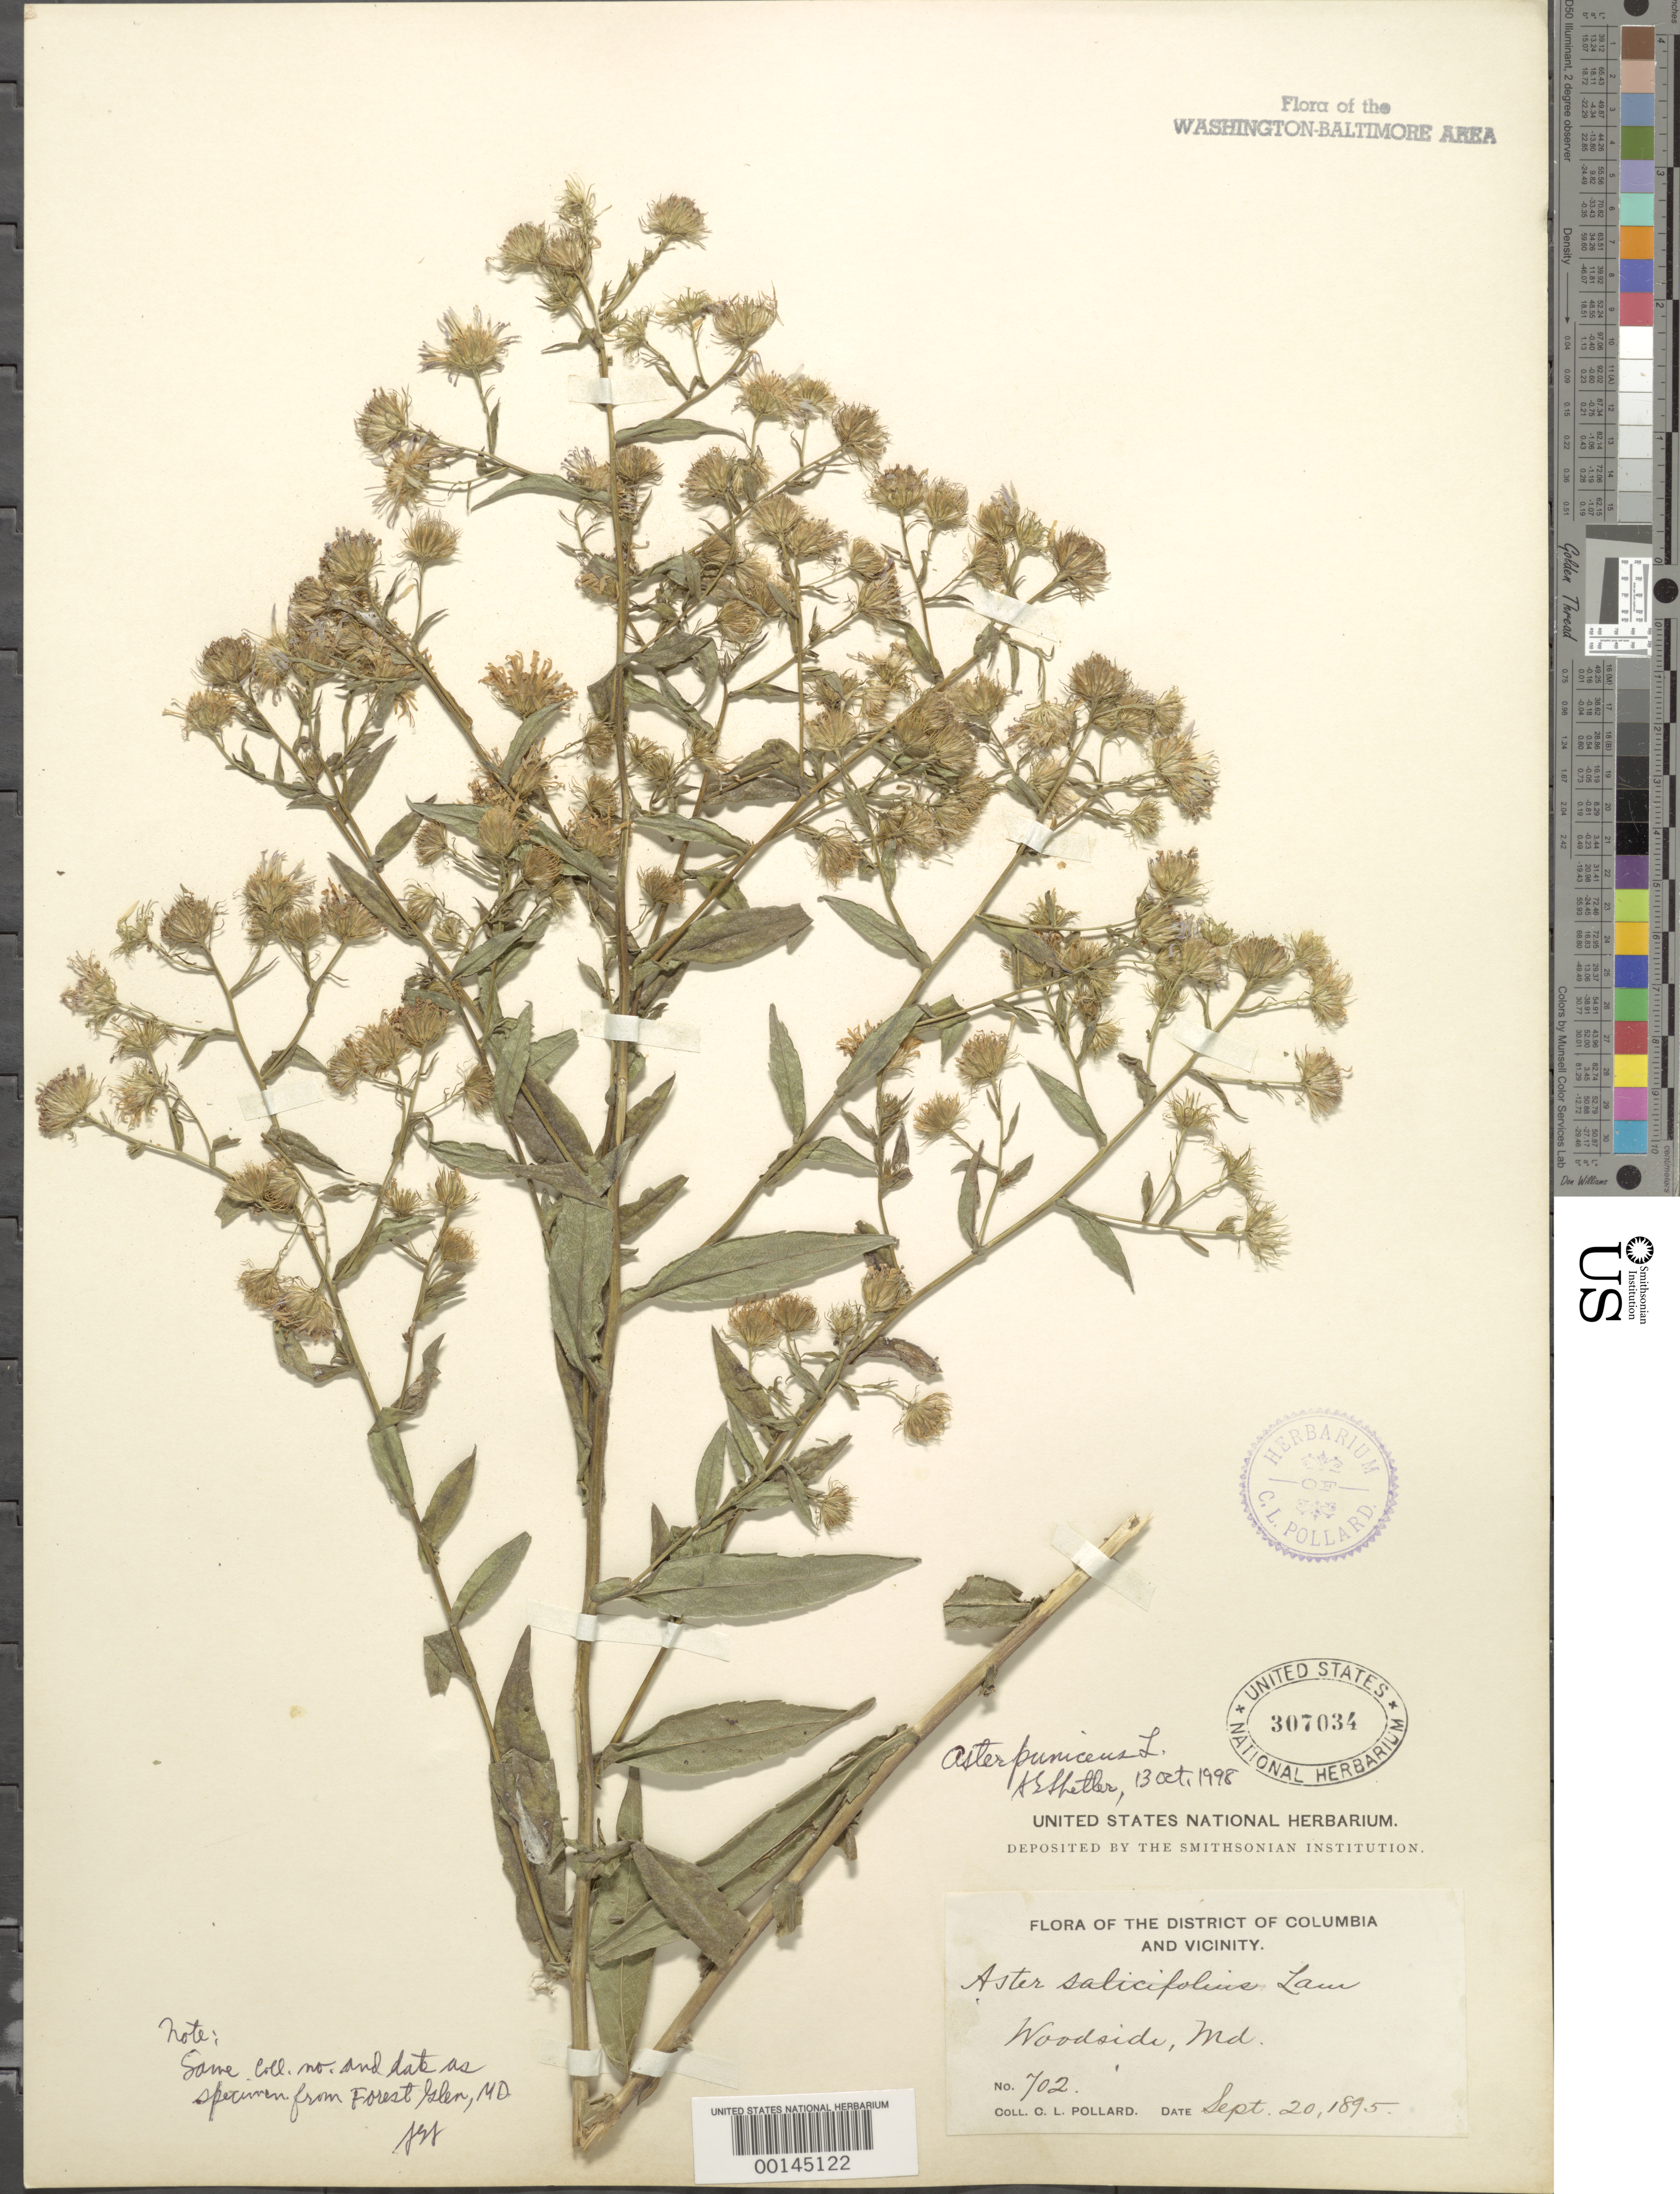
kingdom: Plantae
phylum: Tracheophyta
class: Magnoliopsida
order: Asterales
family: Asteraceae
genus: Symphyotrichum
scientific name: Symphyotrichum puniceum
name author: (L.) Á. Löve & D. Löve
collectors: C. L. Pollard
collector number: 702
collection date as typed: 20 Sep 1895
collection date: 1895-09-20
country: United States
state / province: Maryland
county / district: Montgomery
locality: Woodside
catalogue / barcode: US 307034